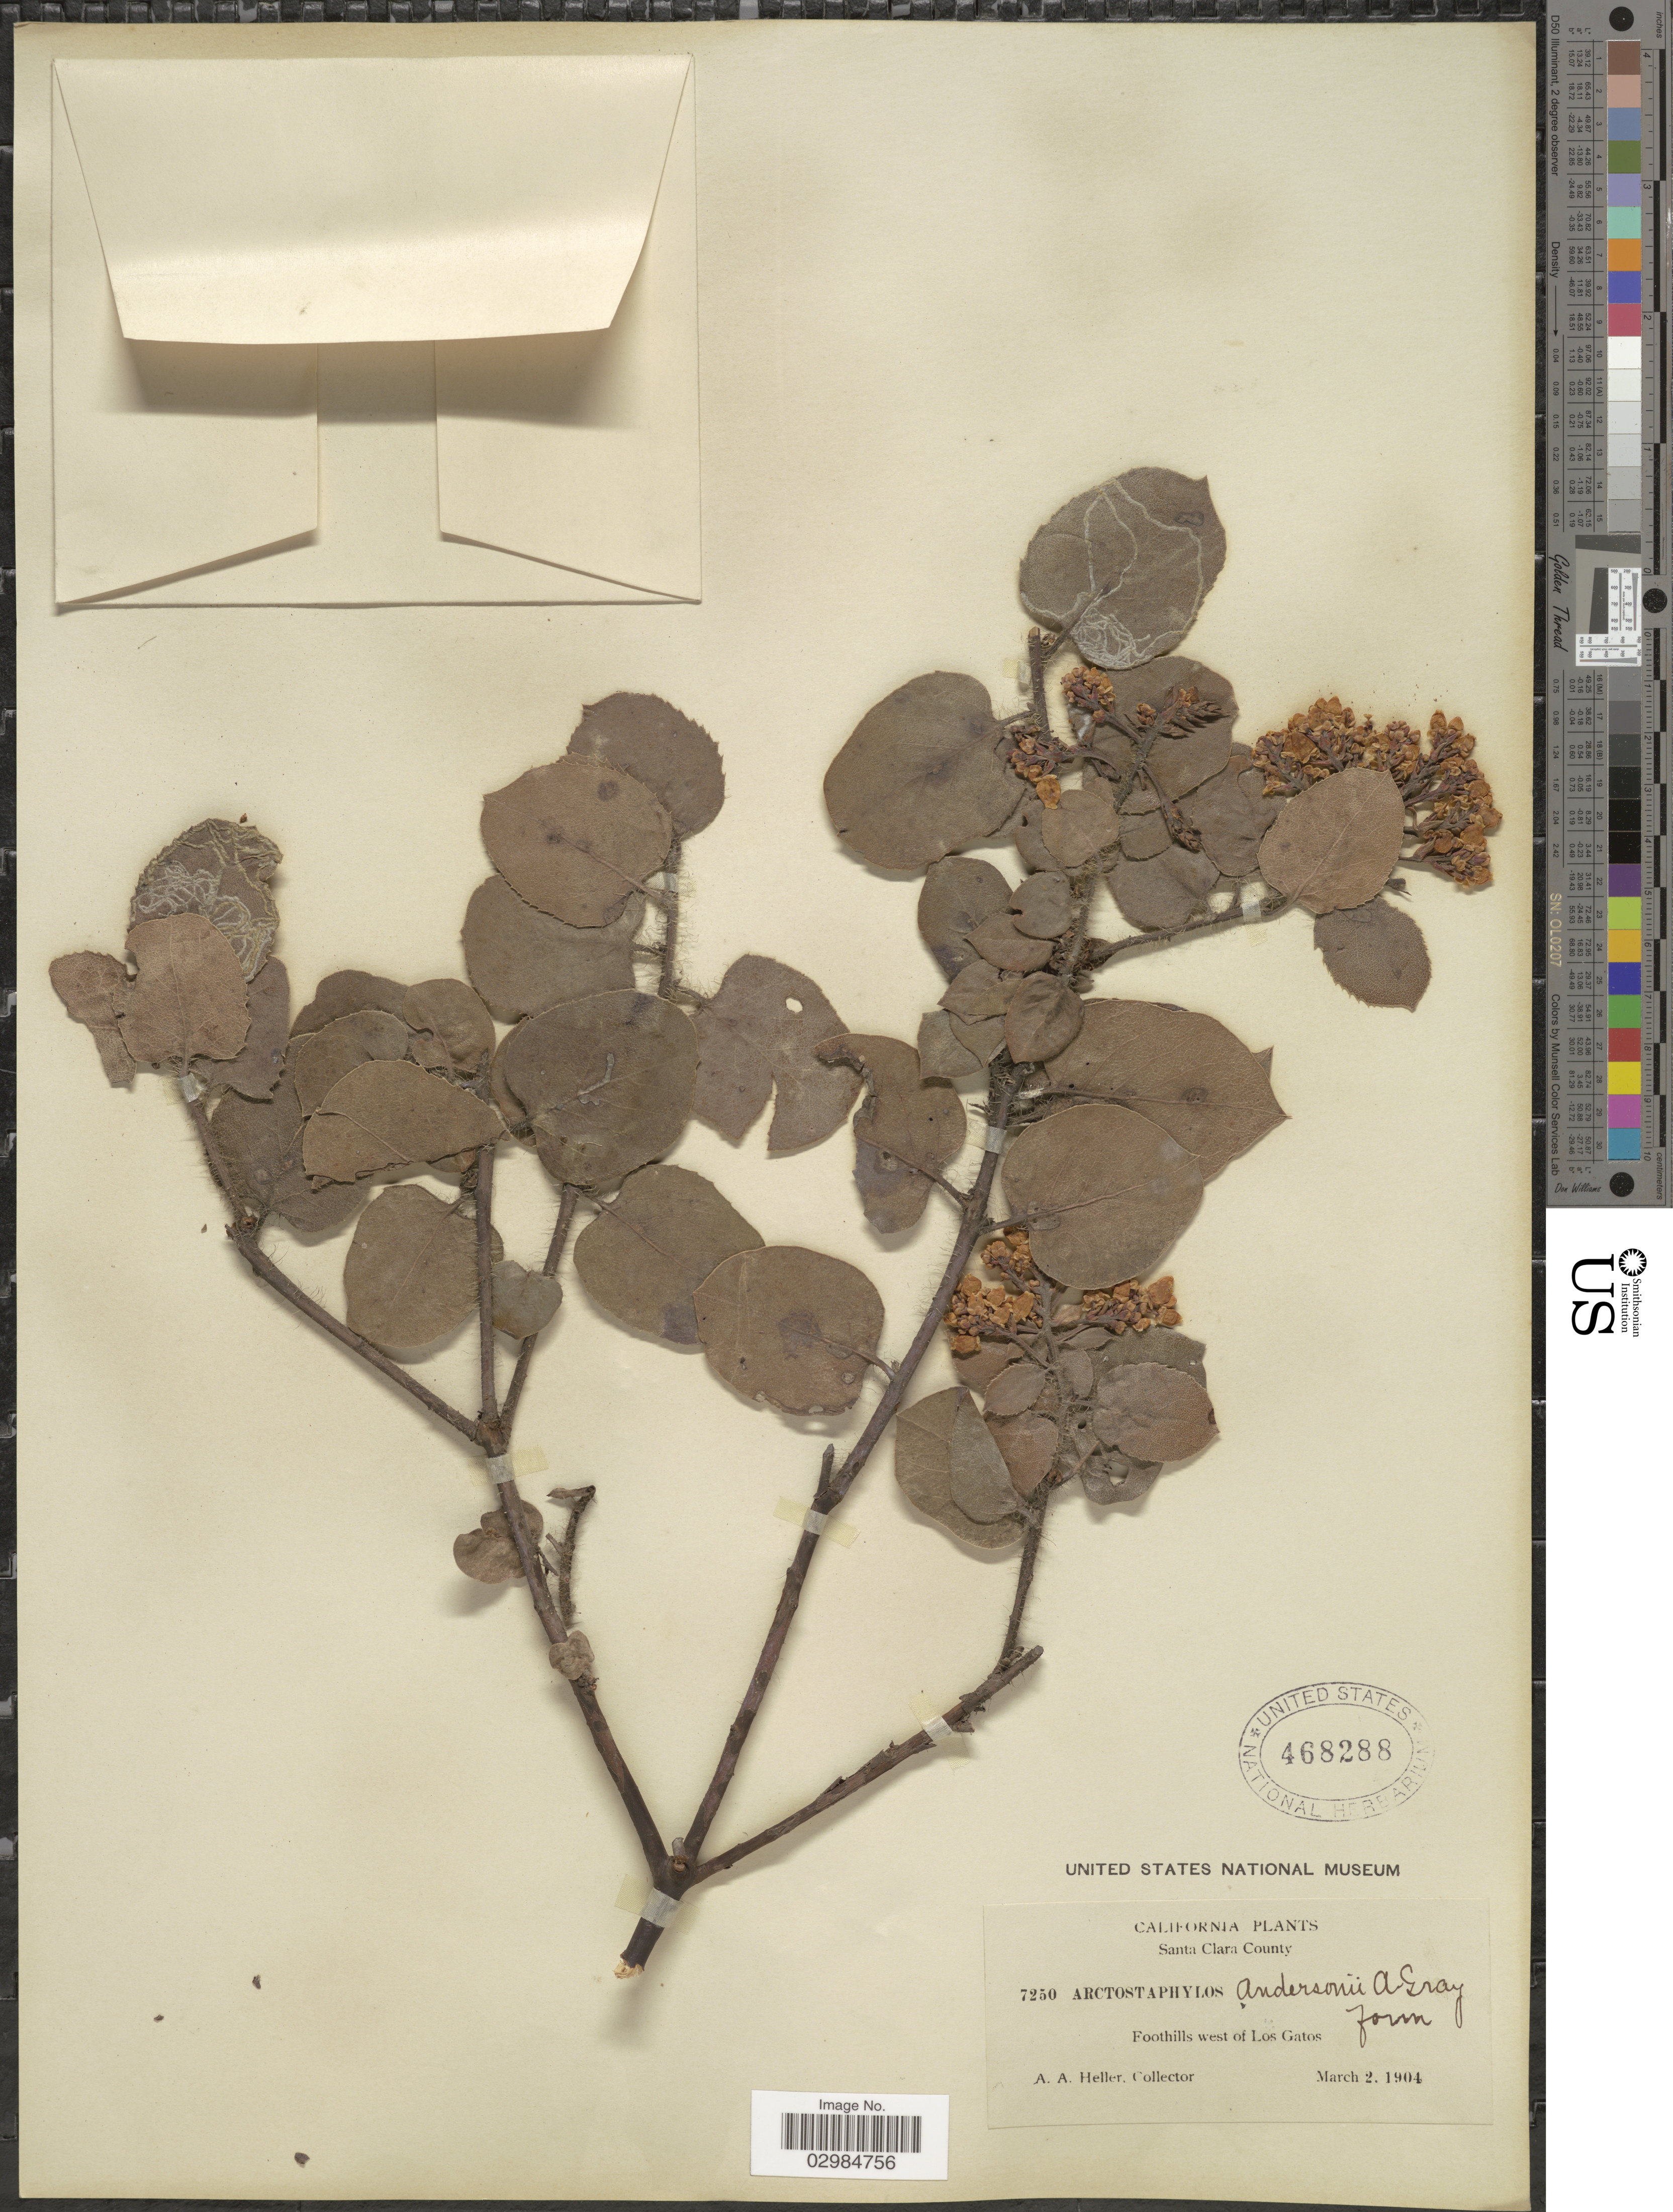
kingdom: Plantae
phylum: Tracheophyta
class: Magnoliopsida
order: Ericales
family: Ericaceae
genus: Arctostaphylos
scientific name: Arctostaphylos tomentosa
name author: (Pursh) Lindl.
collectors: A. A. Heller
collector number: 7250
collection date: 1904-03-02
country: United States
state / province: California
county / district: Santa Clara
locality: Santa Clara County. Foothills west of Los Gatos.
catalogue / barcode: US 468288